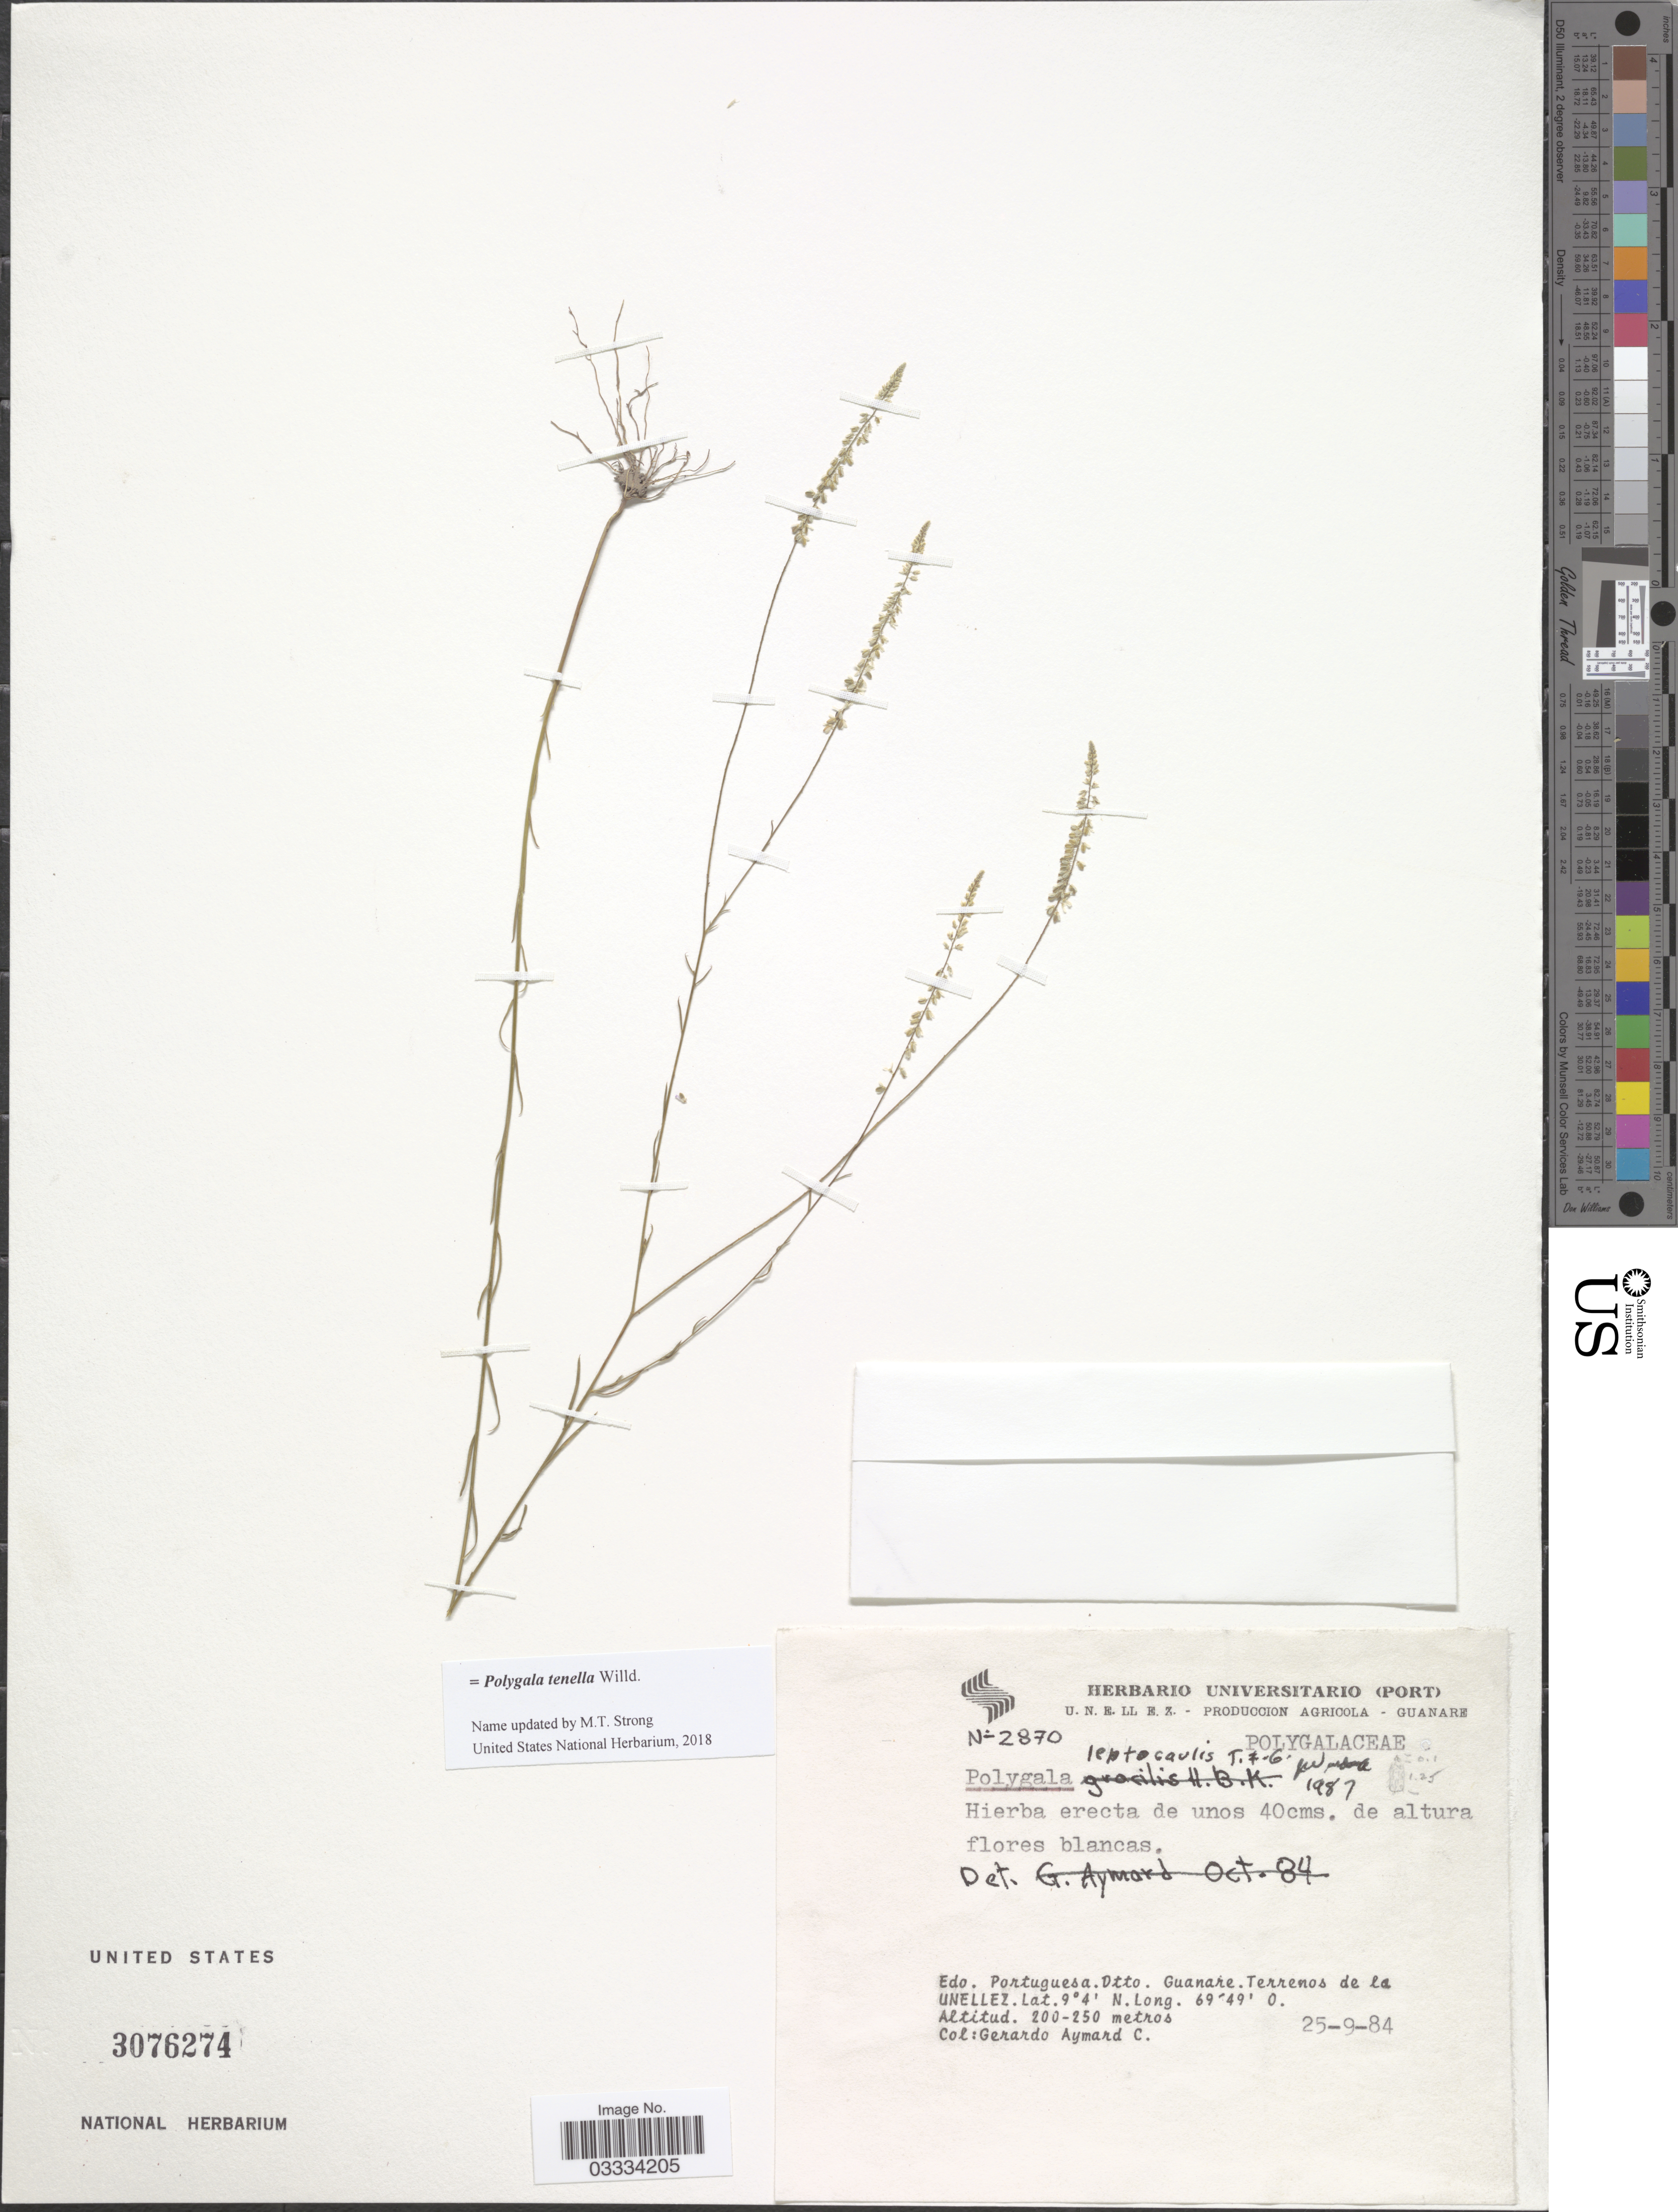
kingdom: Plantae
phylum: Tracheophyta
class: Magnoliopsida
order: Fabales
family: Polygalaceae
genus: Polygala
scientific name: Polygala tenella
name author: Willd.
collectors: G. A. Aymard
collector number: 2870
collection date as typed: Transcribed d/m/y: 25/9/84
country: Venezuela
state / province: Portuguesa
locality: Dtto. Guanare. Terrenos de la UNELLEZ.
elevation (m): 200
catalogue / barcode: US 3076274